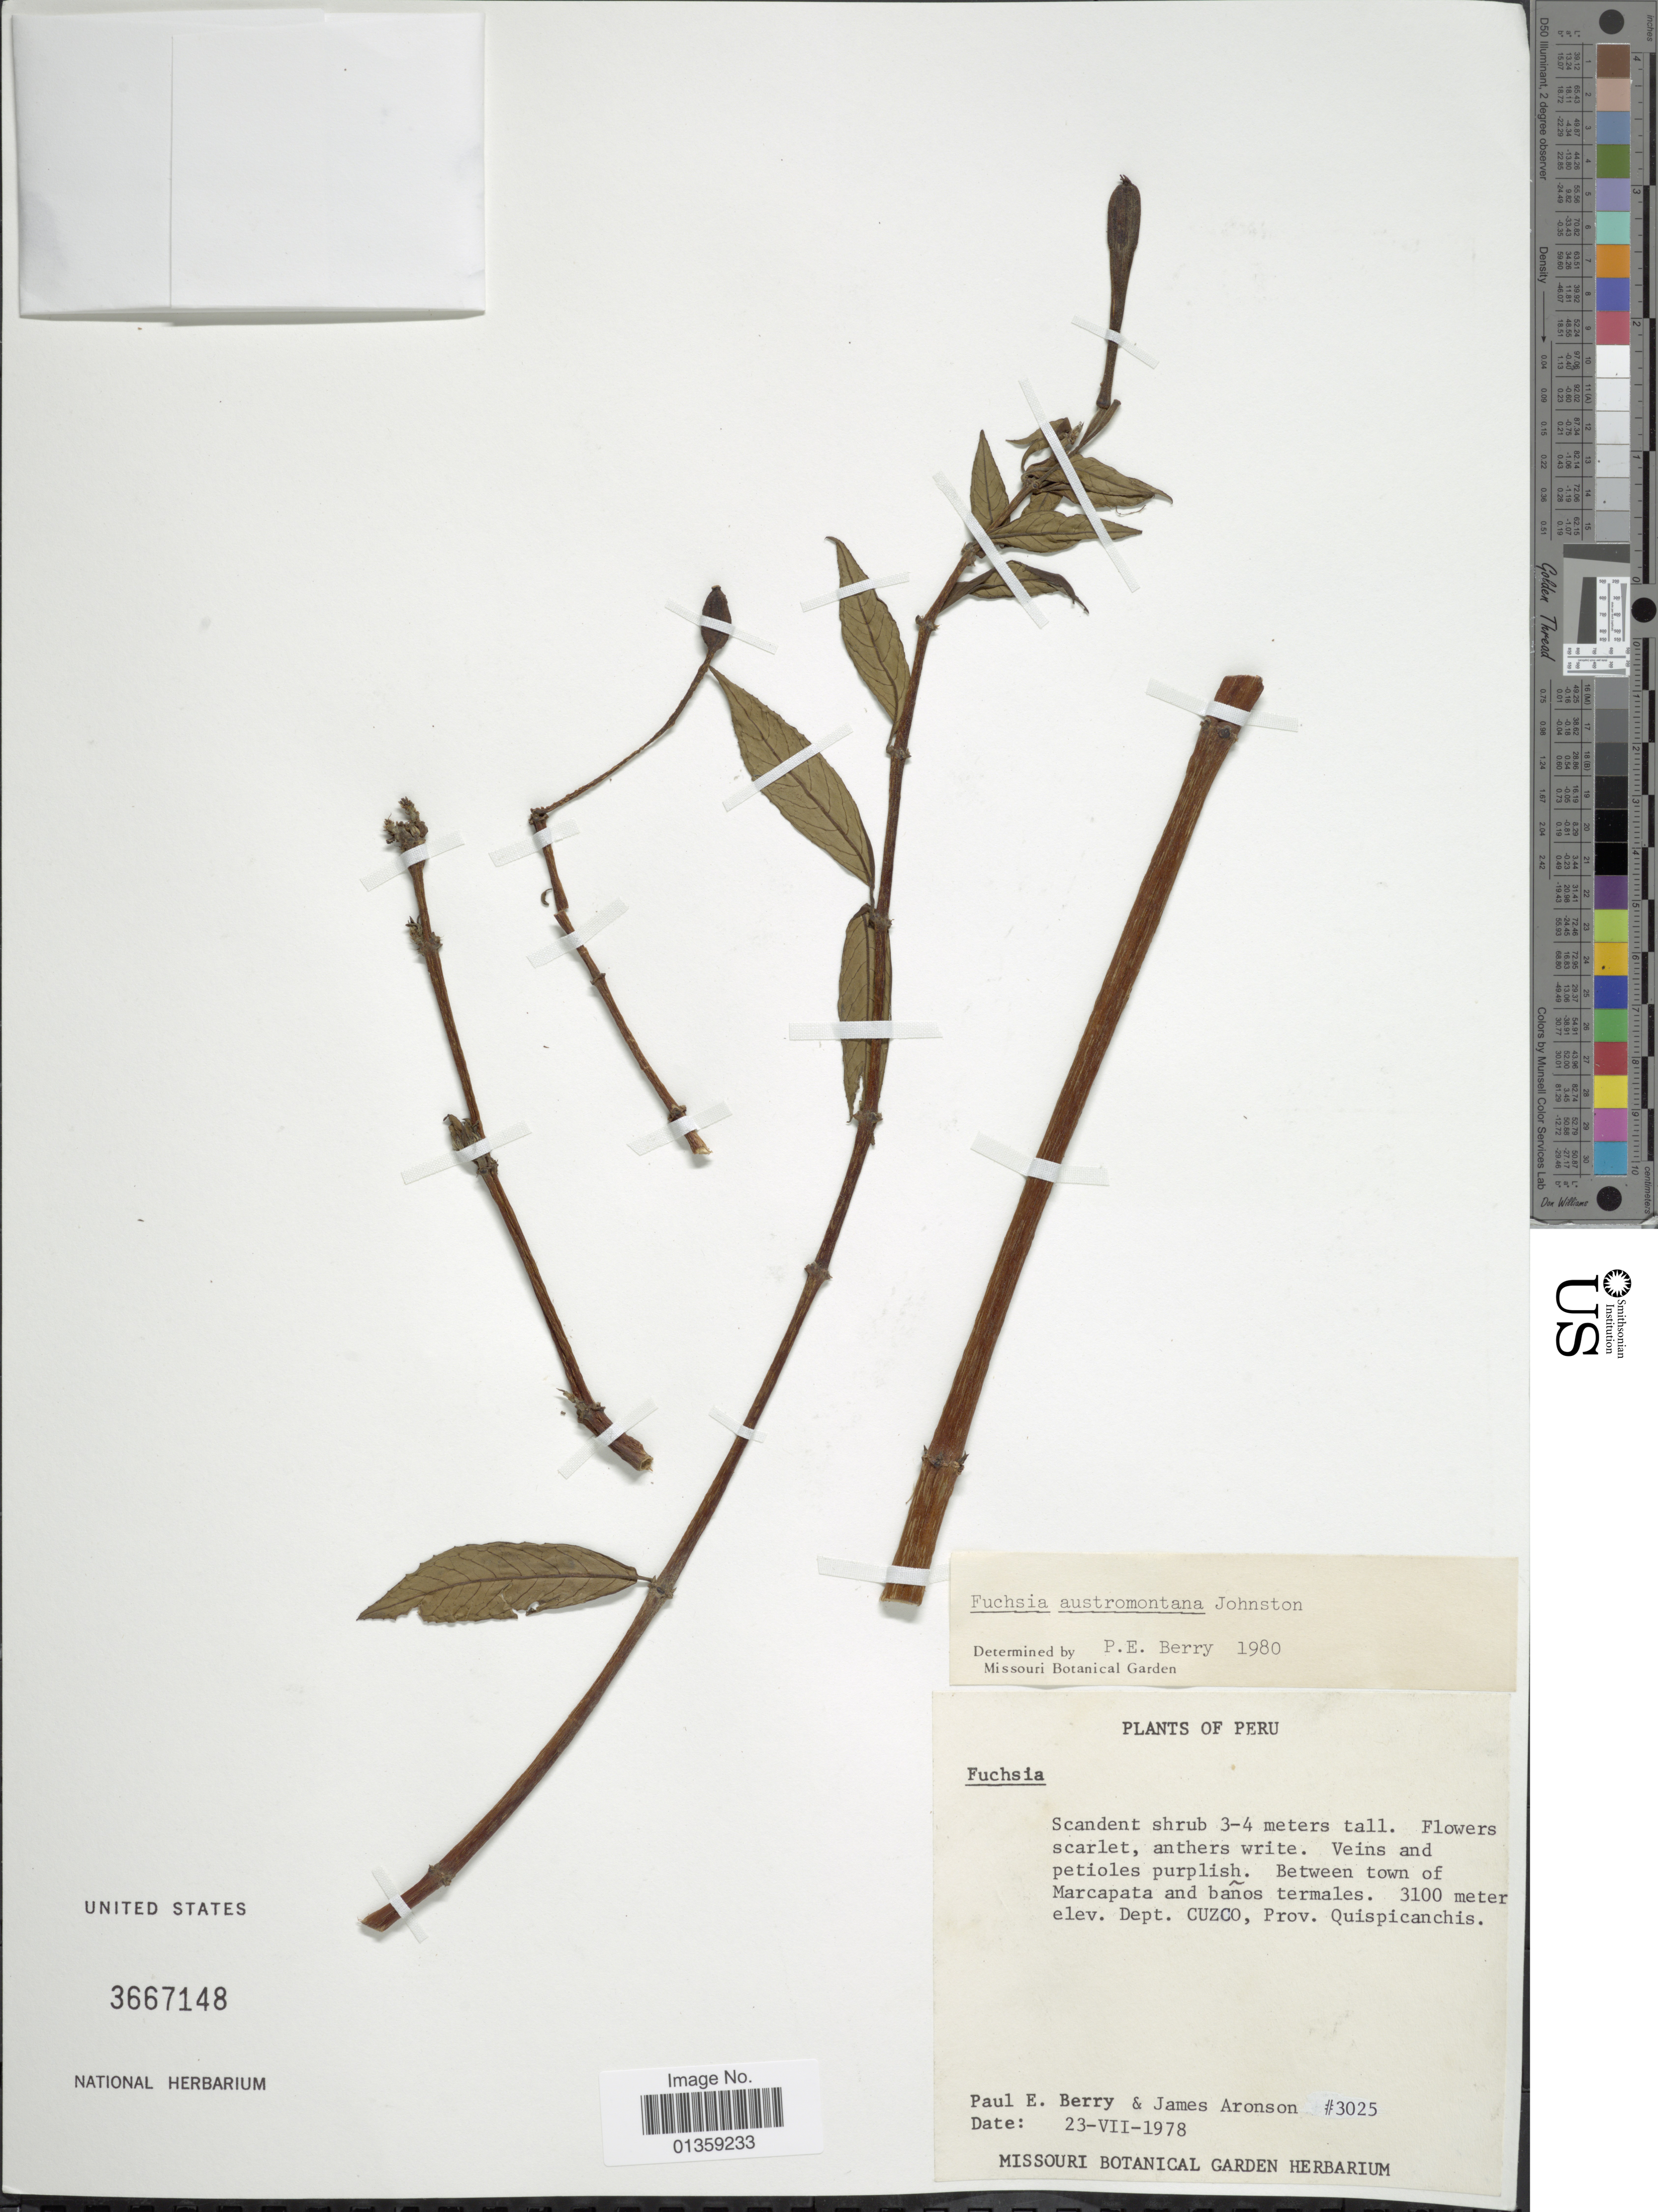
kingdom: Plantae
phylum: Tracheophyta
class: Magnoliopsida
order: Myrtales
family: Onagraceae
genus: Fuchsia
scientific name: Fuchsia austromontana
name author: I.M. Johnst.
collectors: P. E. Berry & J. Aronson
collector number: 3025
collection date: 1978-07-23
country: Peru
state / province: Cusco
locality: Between town of Marcapata and baños termales, Prov. Quispicanchis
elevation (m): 3100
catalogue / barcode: US 3667148